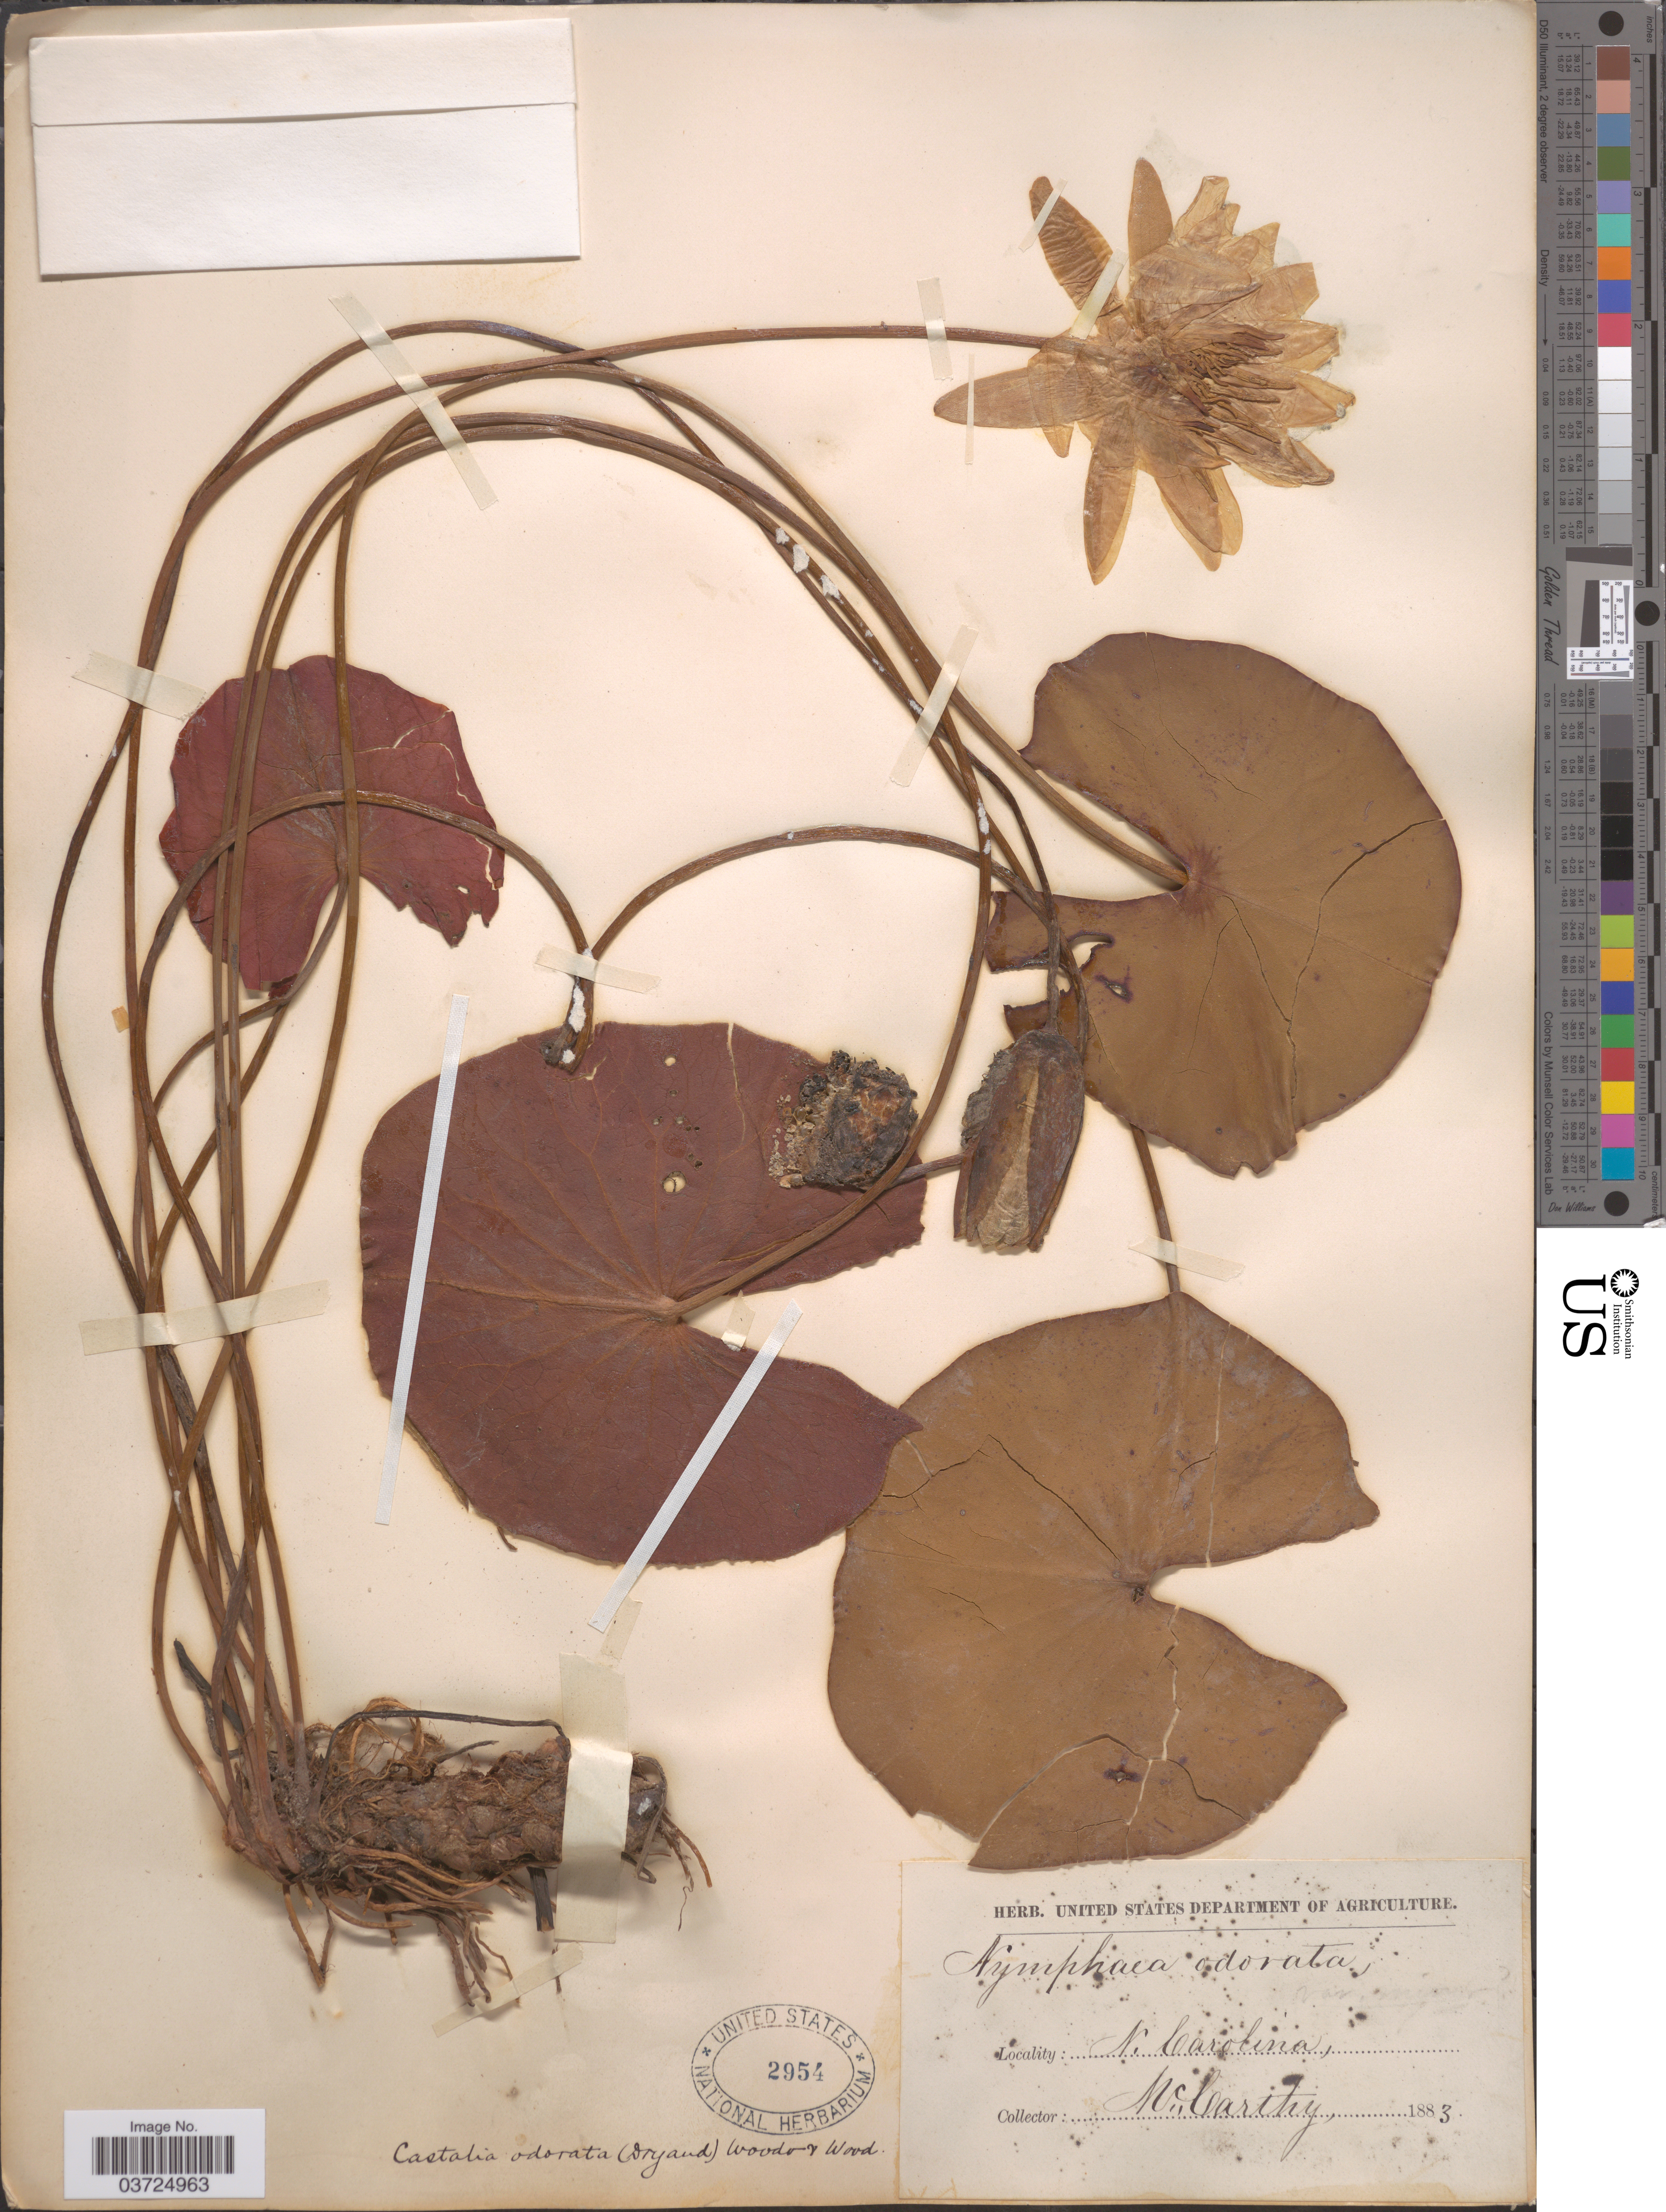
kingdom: Plantae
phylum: Tracheophyta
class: Magnoliopsida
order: Nymphaeales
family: Nymphaeaceae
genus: Nymphaea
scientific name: Nymphaea odorata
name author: Aiton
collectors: -- McCarthy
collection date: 1883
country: United States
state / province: North Carolina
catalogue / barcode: US 2954